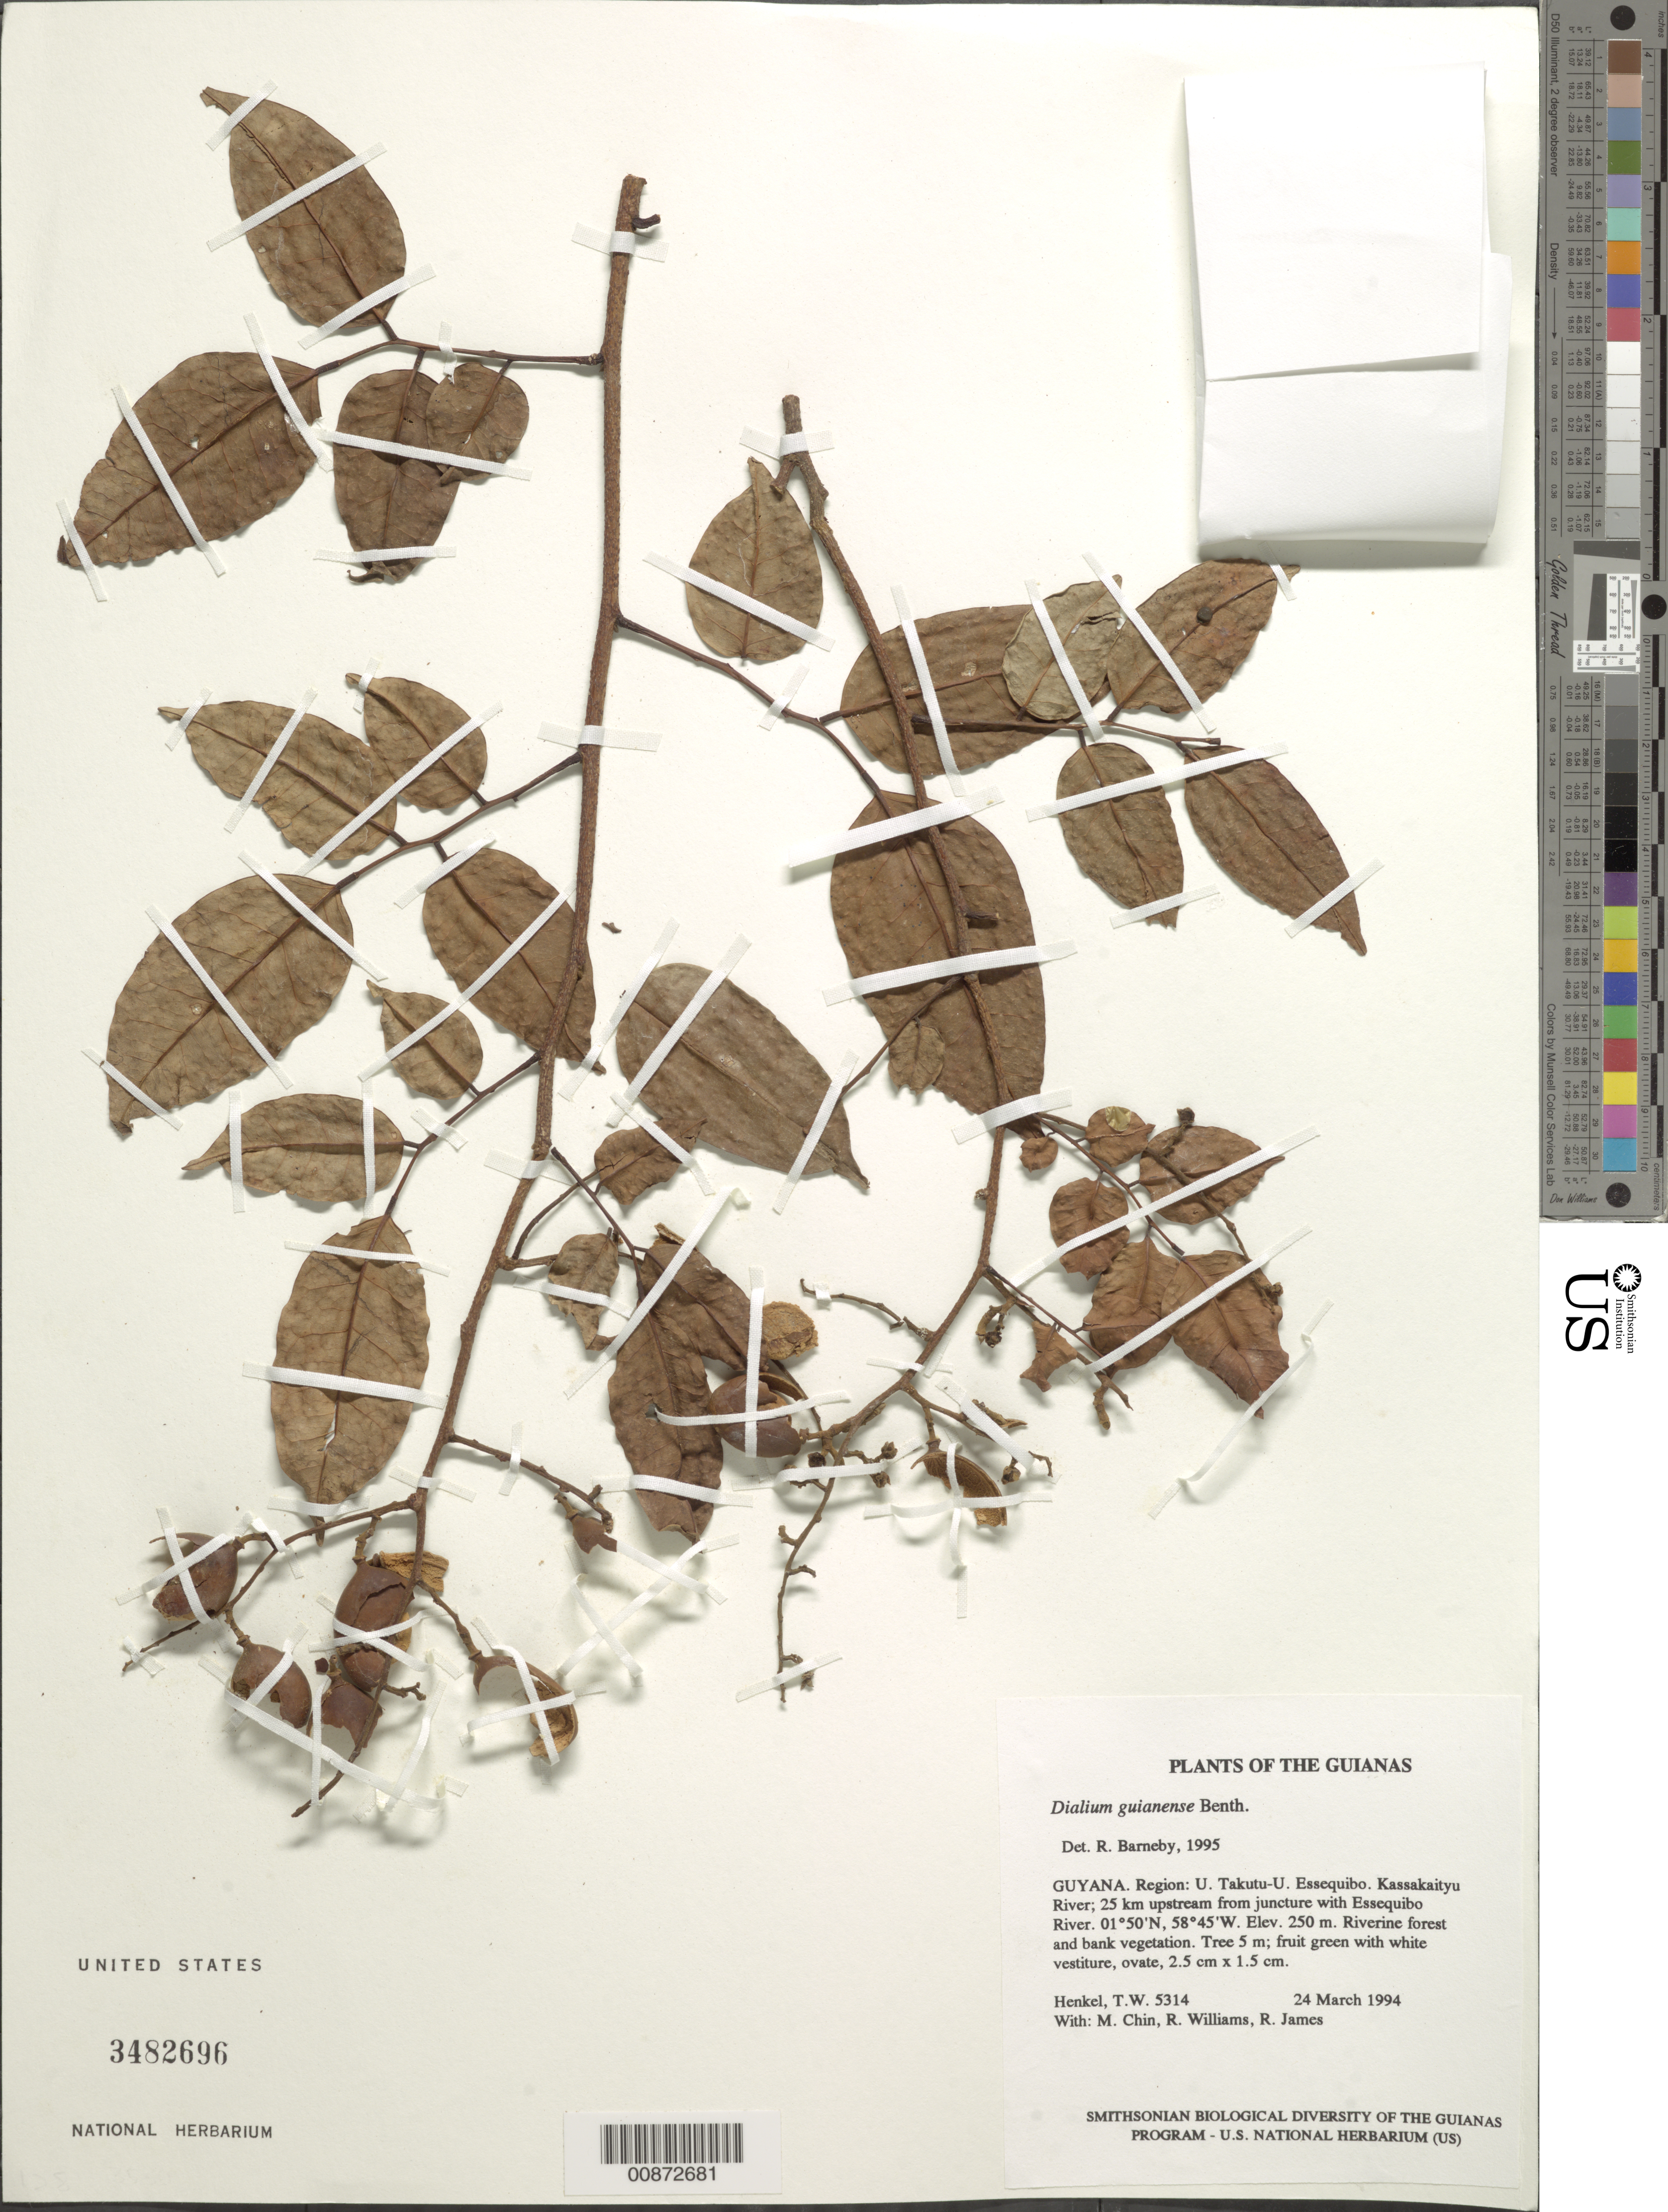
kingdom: Plantae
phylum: Tracheophyta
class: Magnoliopsida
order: Fabales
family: Fabaceae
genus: Dialium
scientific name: Dialium guianense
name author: (Aubl.) Sandwith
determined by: Barneby, Rupert C., (NY)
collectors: T. Henkel, M. Chin, R. Williams & R. James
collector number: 5314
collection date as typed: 24 March 1994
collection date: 1994-03-24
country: Guyana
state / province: U. Takutu-U. Essequibo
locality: Kassakaityu River; 25 km upstream from juncture with Essequibo River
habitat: Riverine forest and bank vegetation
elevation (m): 250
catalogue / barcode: US 3482696